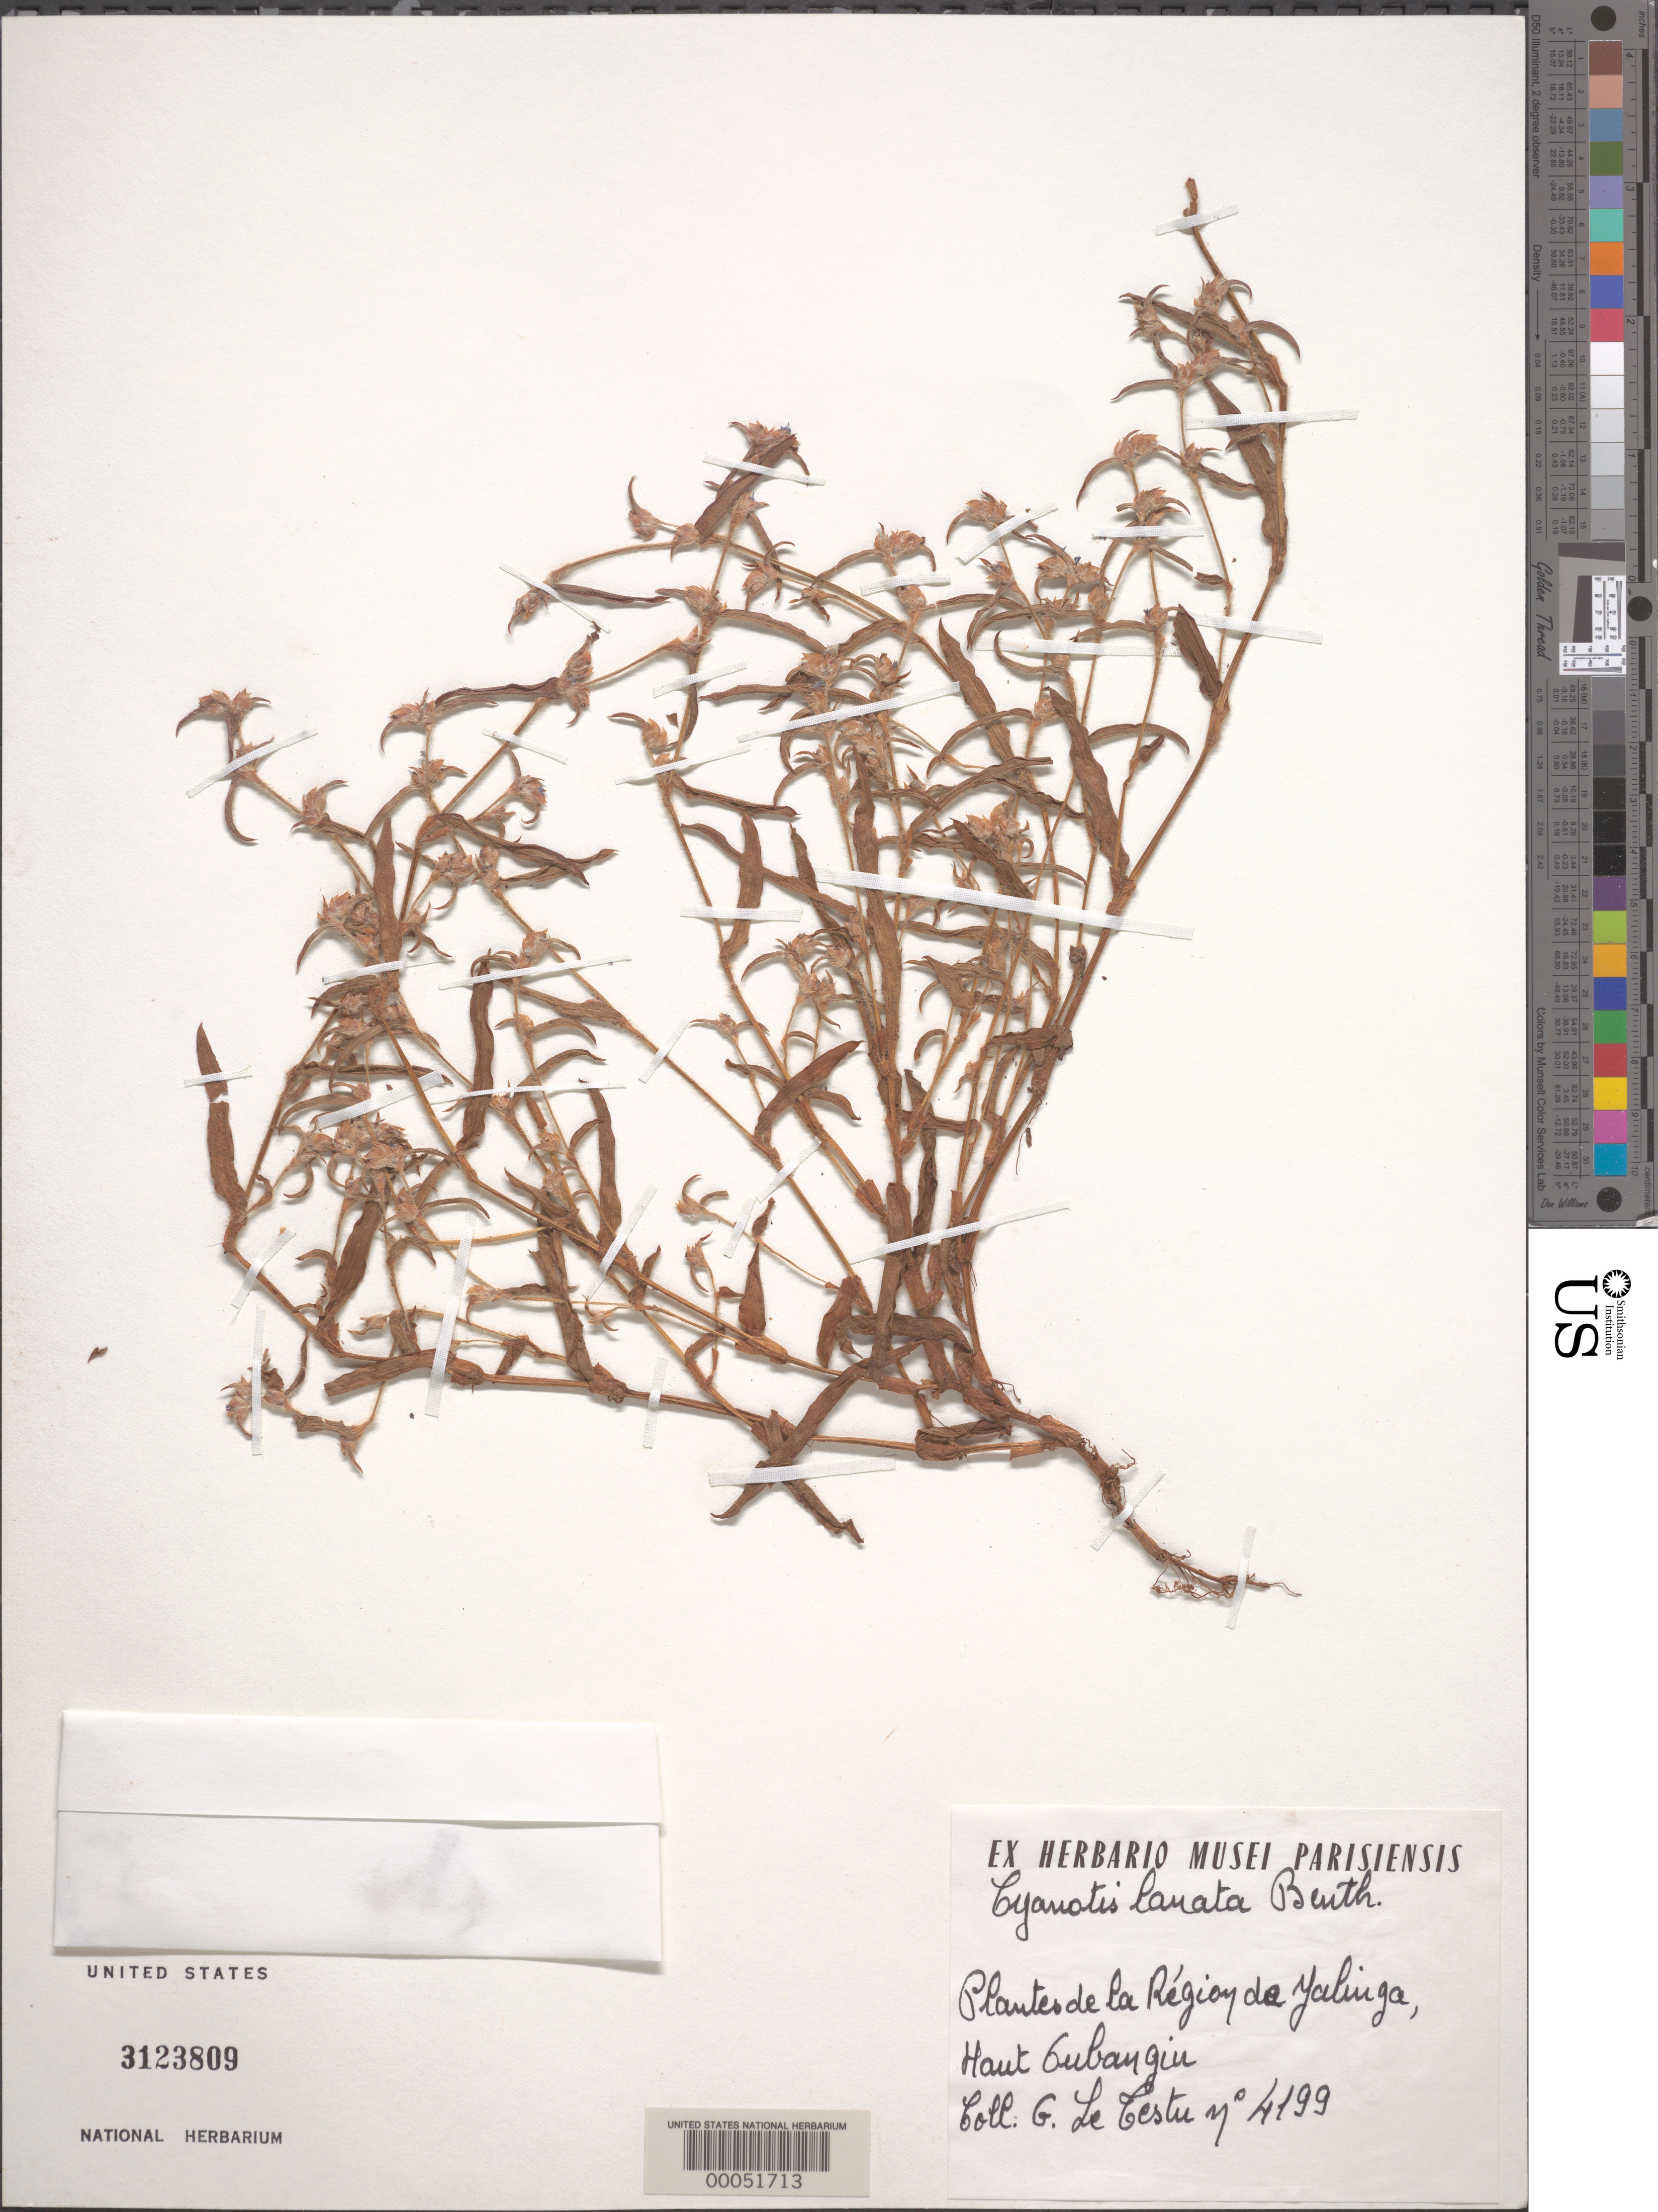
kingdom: Plantae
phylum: Tracheophyta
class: Liliopsida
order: Commelinales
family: Commelinaceae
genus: Cyanotis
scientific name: Cyanotis lanata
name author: Benth.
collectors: G. Le Testu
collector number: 4199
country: Central African Republic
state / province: Haute-kotto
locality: Yalinga region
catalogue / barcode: US 3123809